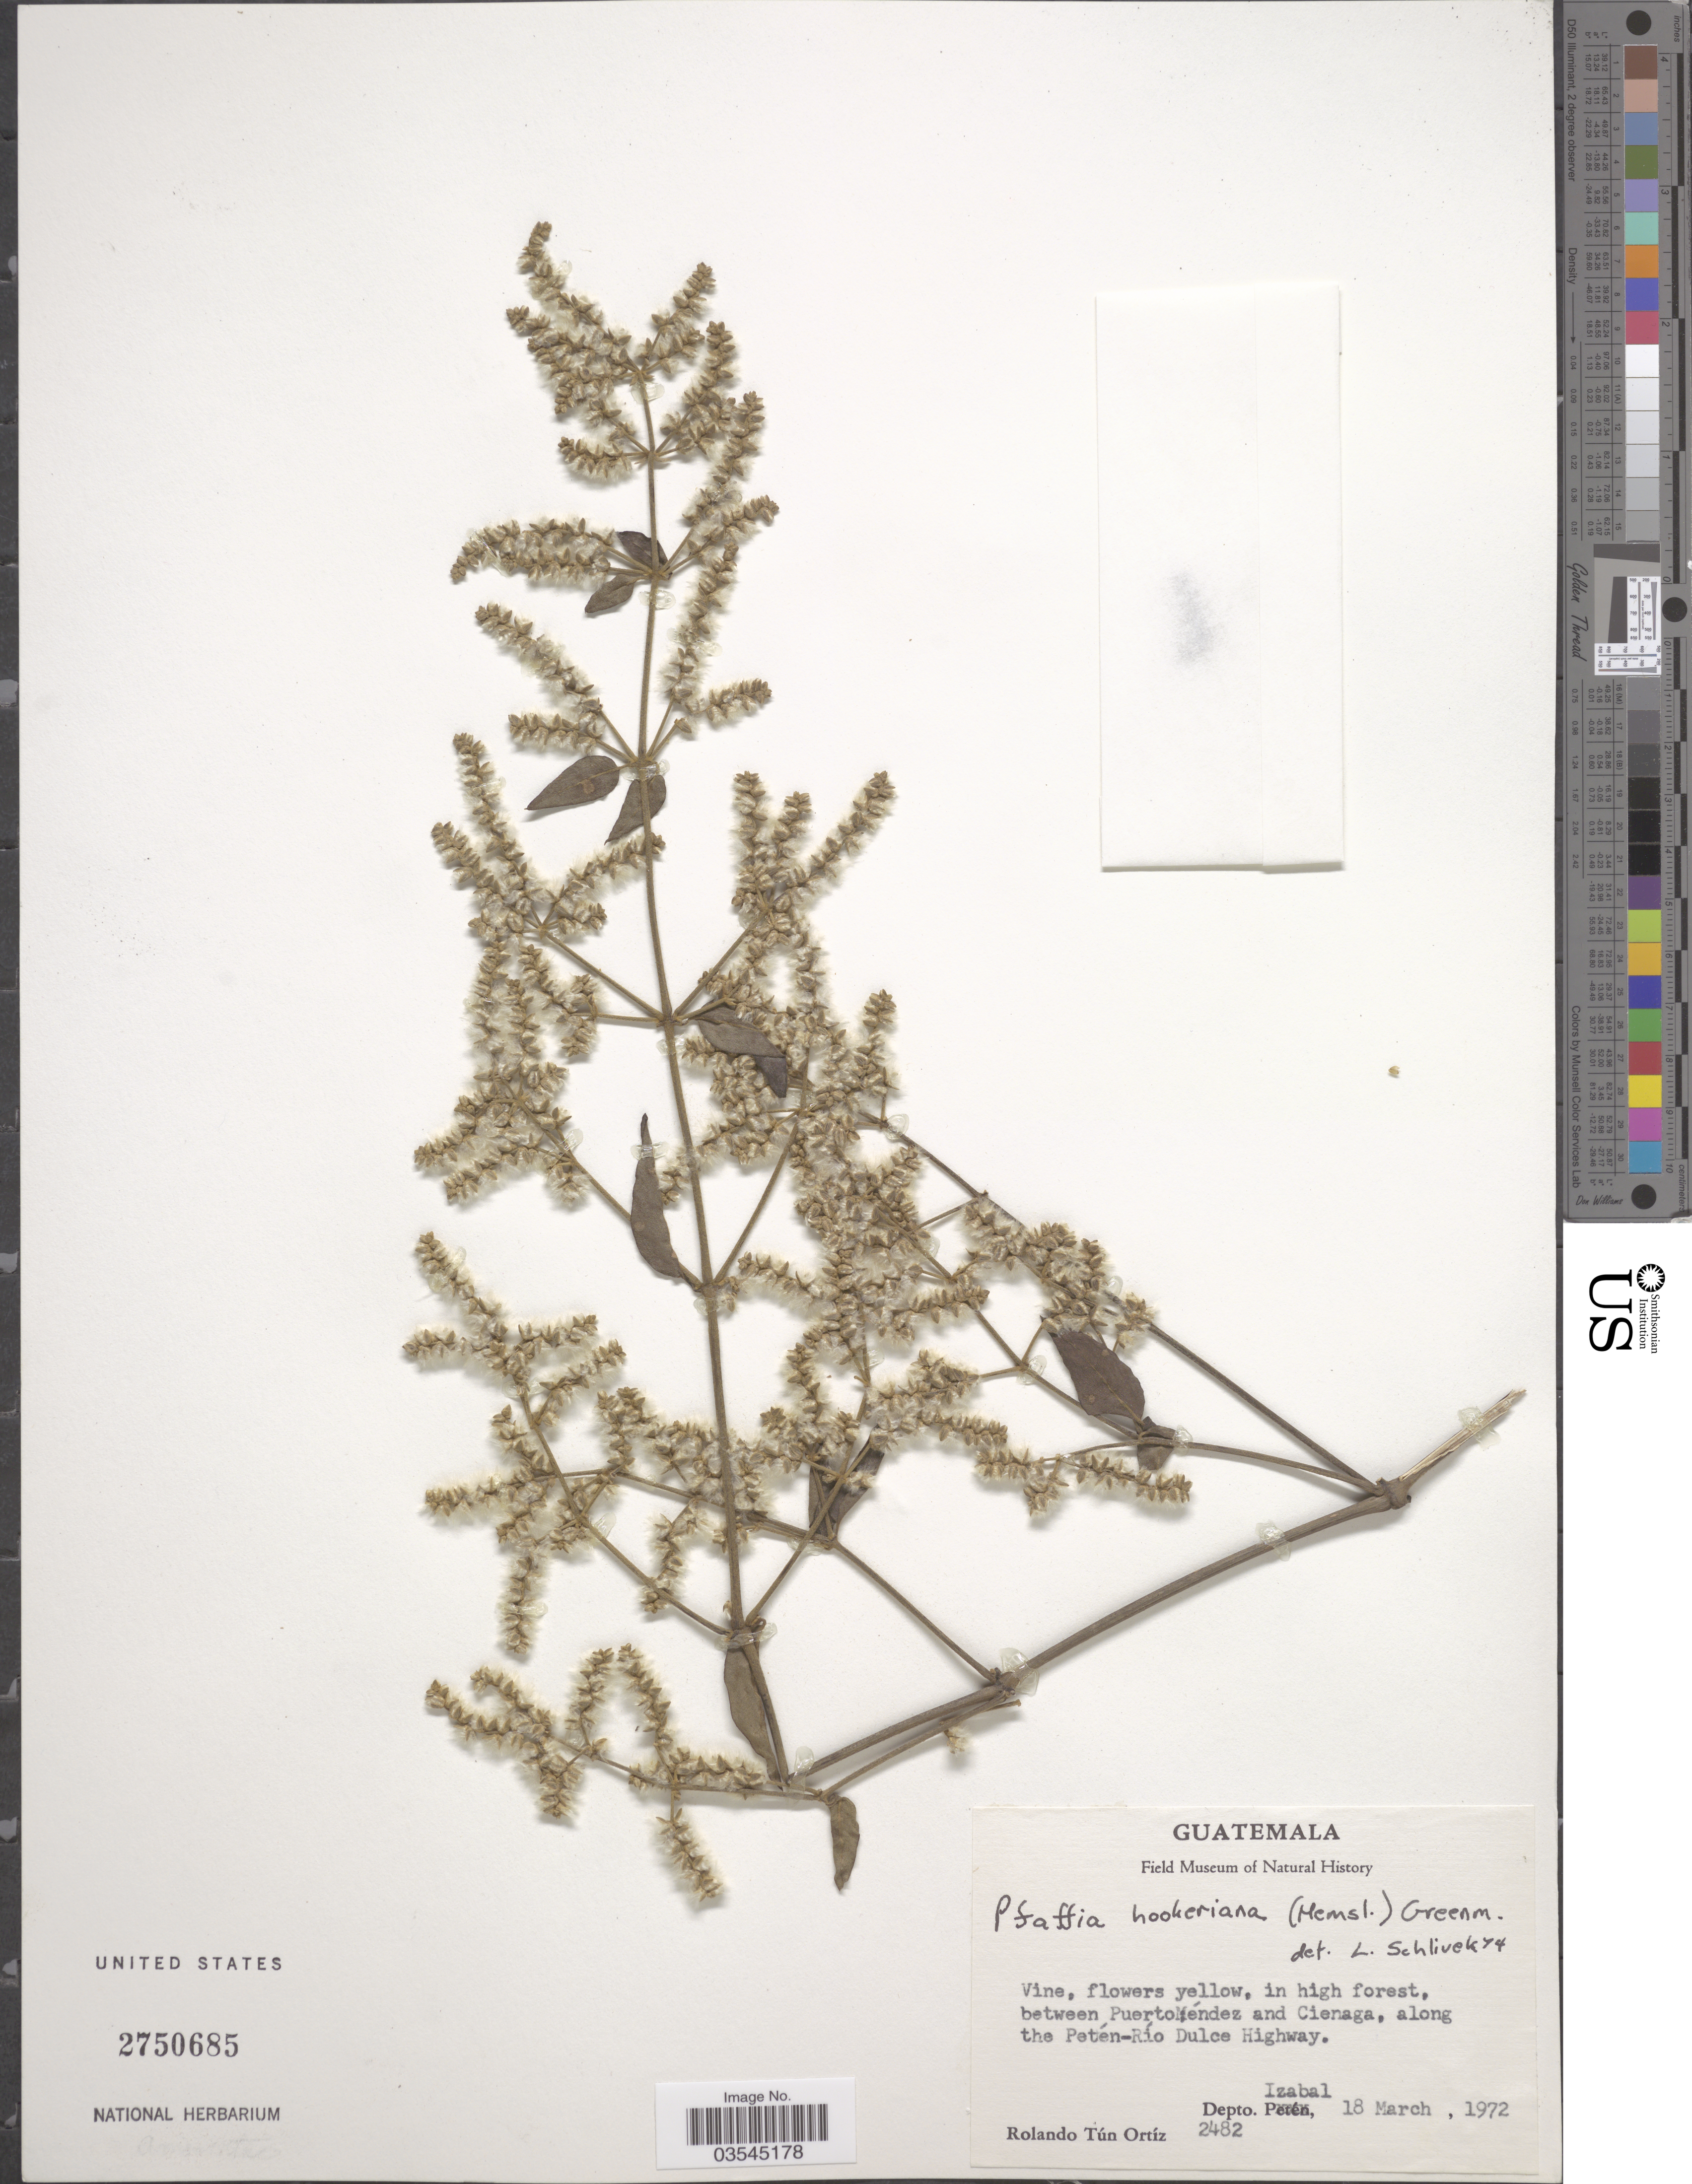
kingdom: Plantae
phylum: Tracheophyta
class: Magnoliopsida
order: Caryophyllales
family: Amaranthaceae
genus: Pfaffia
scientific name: Pfaffia hookeriana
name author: (Hemsl.) Greenm.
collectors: R. T. Ortíz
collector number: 2482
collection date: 1972-03-18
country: Guatemala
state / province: Izabal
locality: Between Puerto Méndez and Cienaga, along the Petén-Río Dulce Highway. Depto. Izabal.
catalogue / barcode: US 2750685